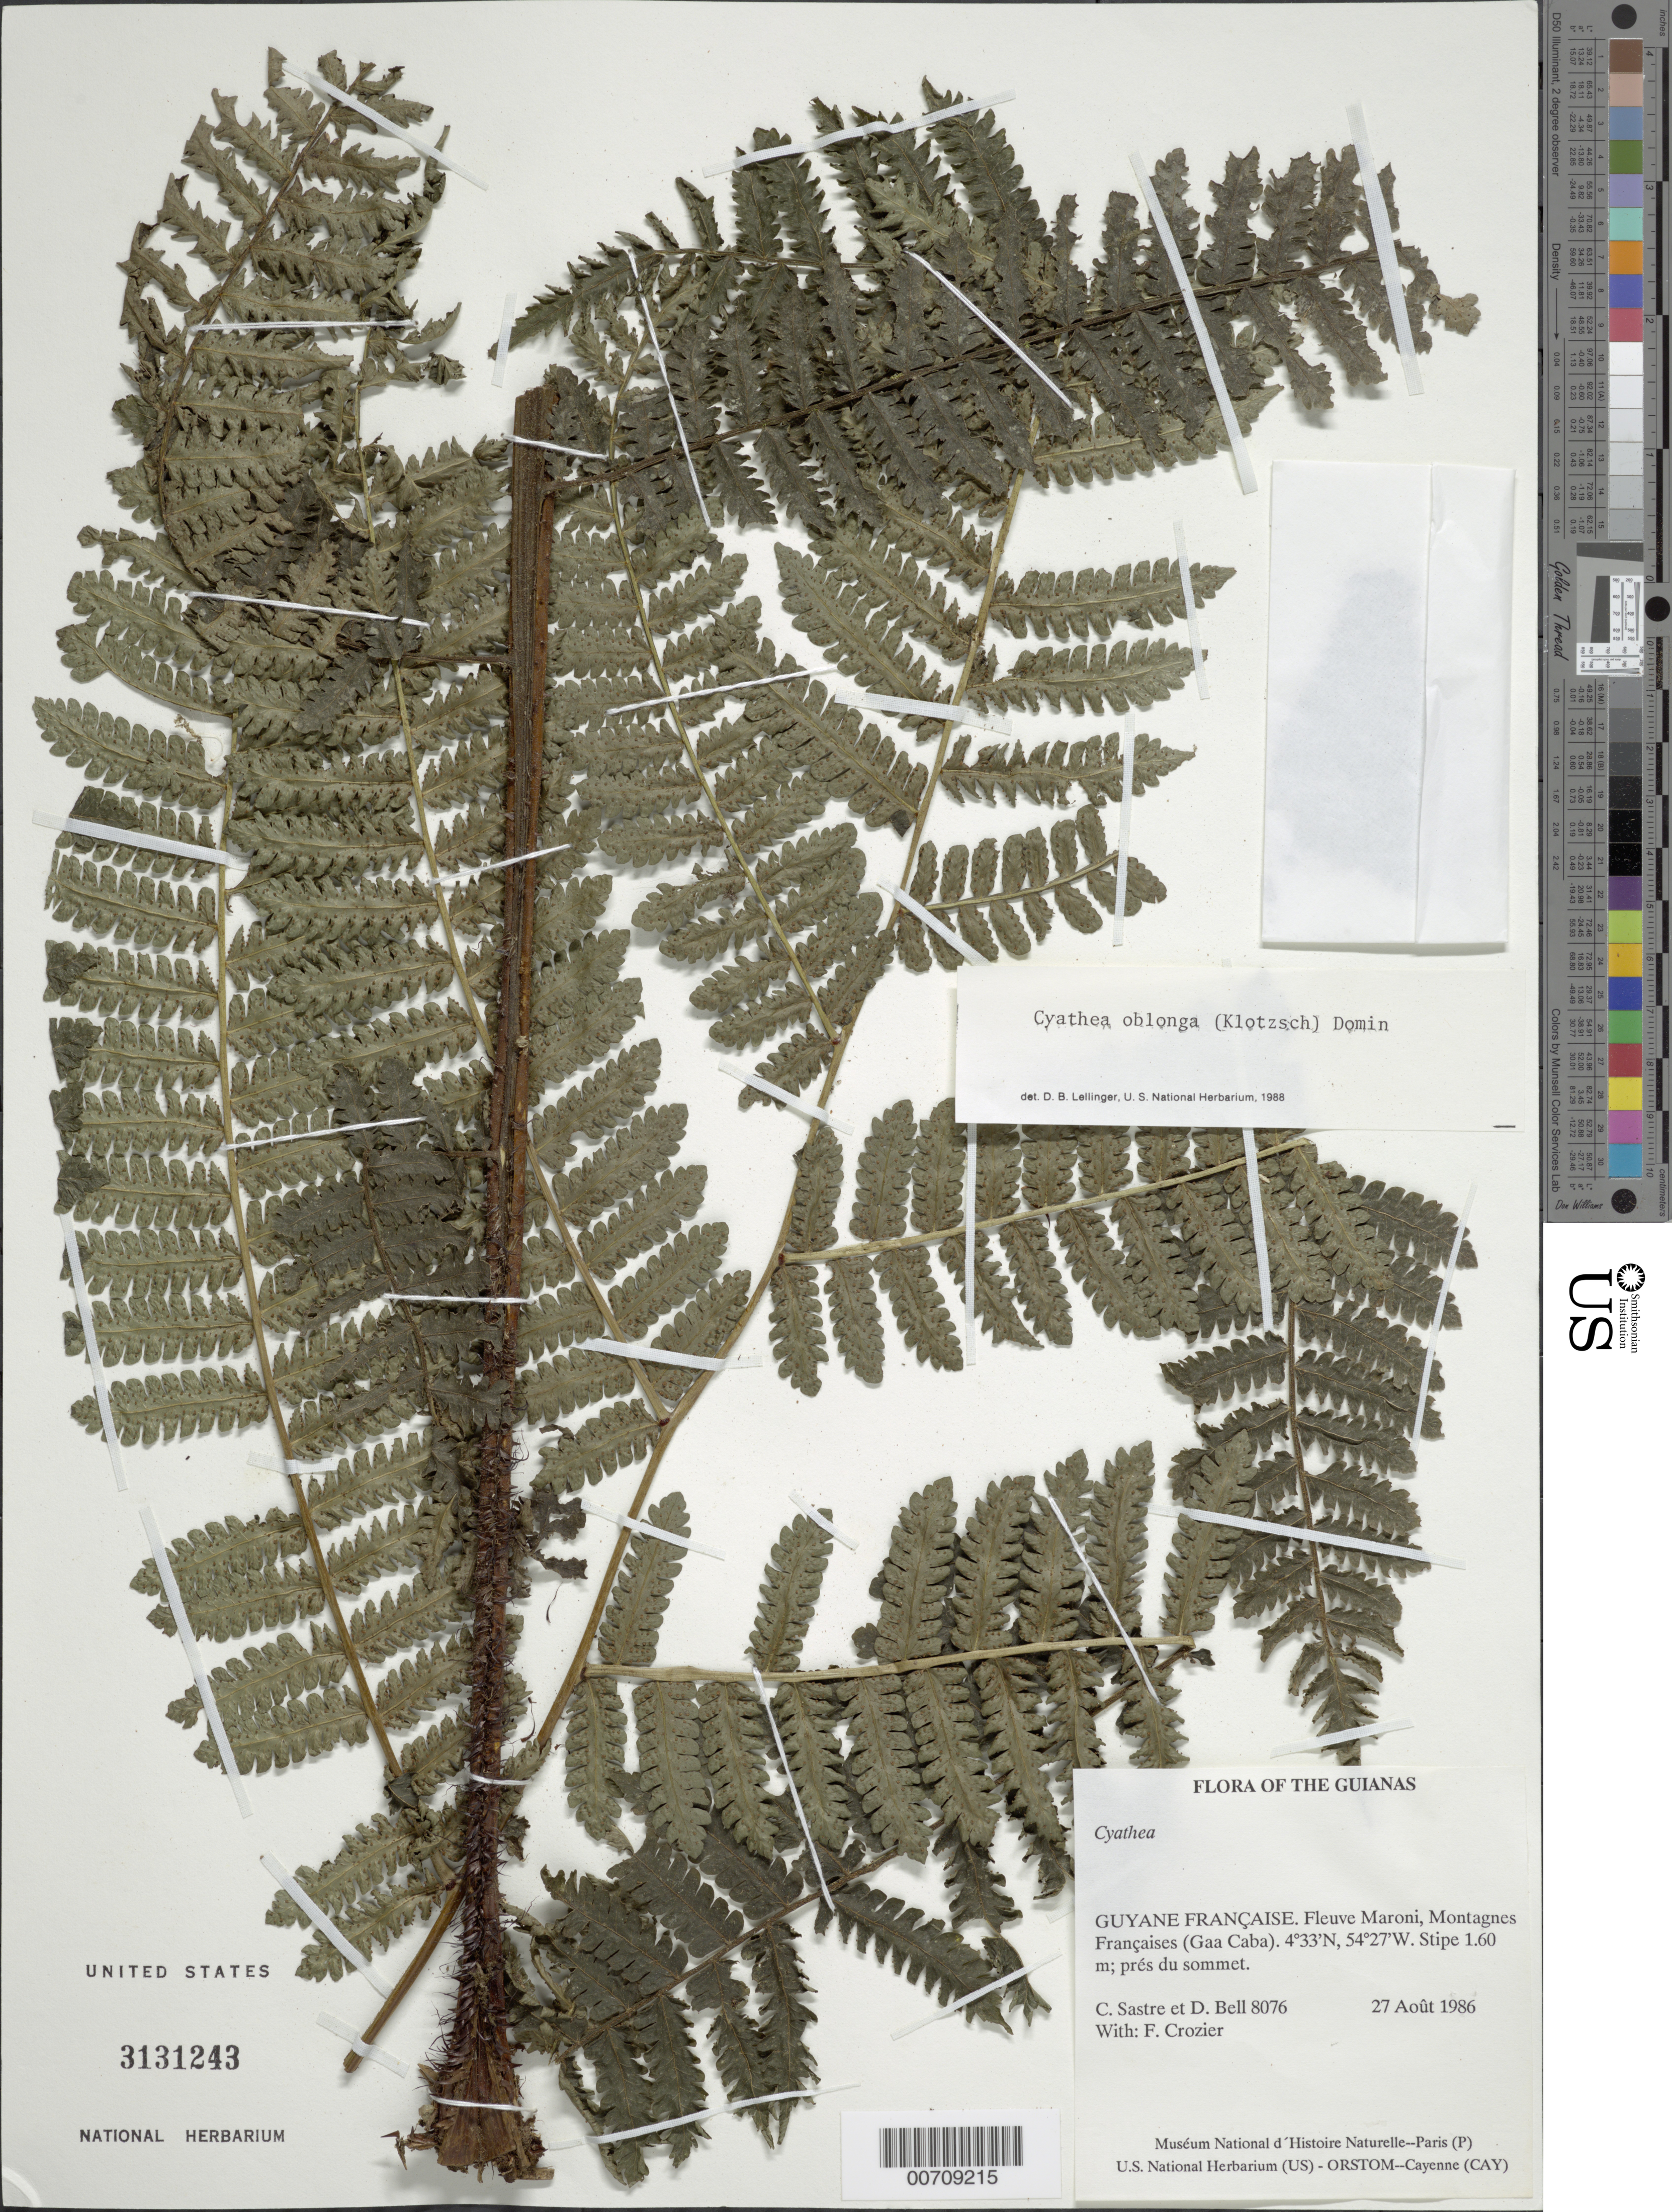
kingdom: Plantae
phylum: Tracheophyta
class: Polypodiopsida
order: Cyatheales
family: Cyatheaceae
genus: Cyathea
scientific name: Cyathea pungens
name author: (Willd.) Domin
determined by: Lellinger, David B., (BOT), Smithsonian Institution - National Museum of Natural History (UNITED STATES)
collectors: C. H. L. Sastre, D. A. Bell & F. Crozier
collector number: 8076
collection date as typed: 27 August 1986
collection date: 1986-08-27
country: French Guiana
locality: Fleuve Maroni, Montagnes Françaises (Gaa Caba)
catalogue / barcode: US 3131243